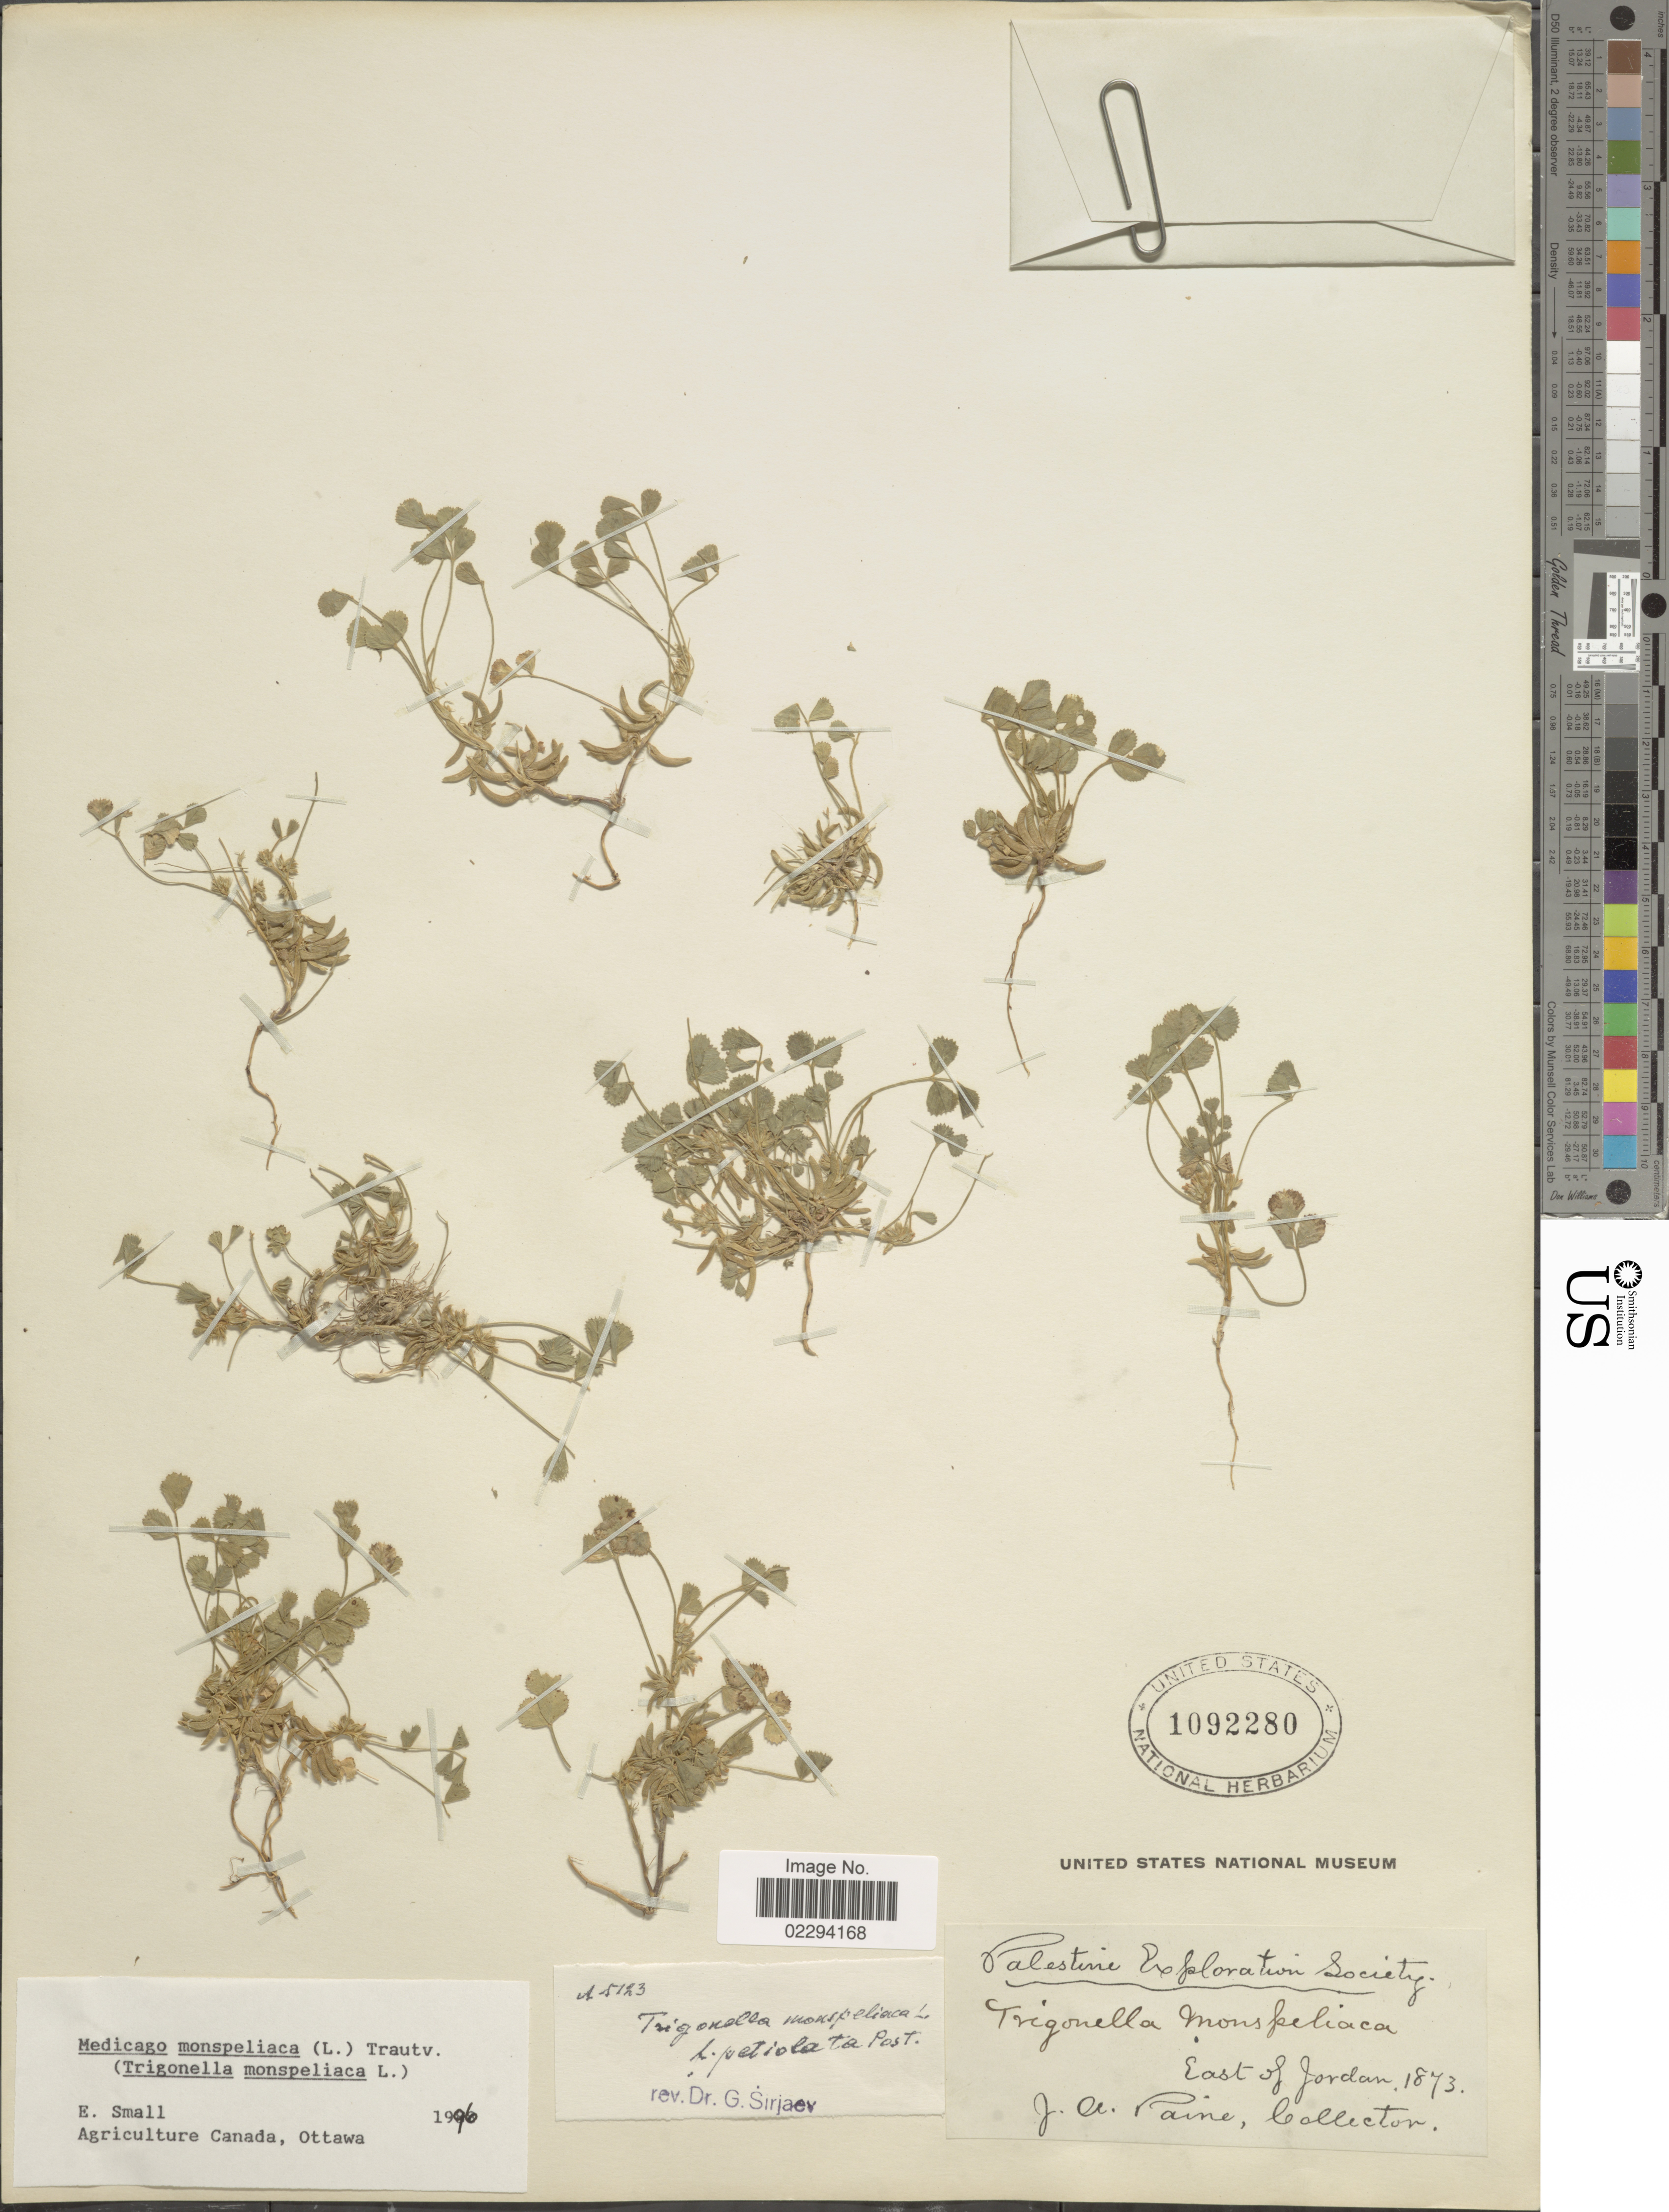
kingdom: Plantae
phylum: Tracheophyta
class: Magnoliopsida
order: Fabales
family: Fabaceae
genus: Medicago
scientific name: Medicago monspeliaca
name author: (L.) Trautv.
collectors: J. A. Paine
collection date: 1873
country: Jordan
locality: East of Jordan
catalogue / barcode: US 1092280